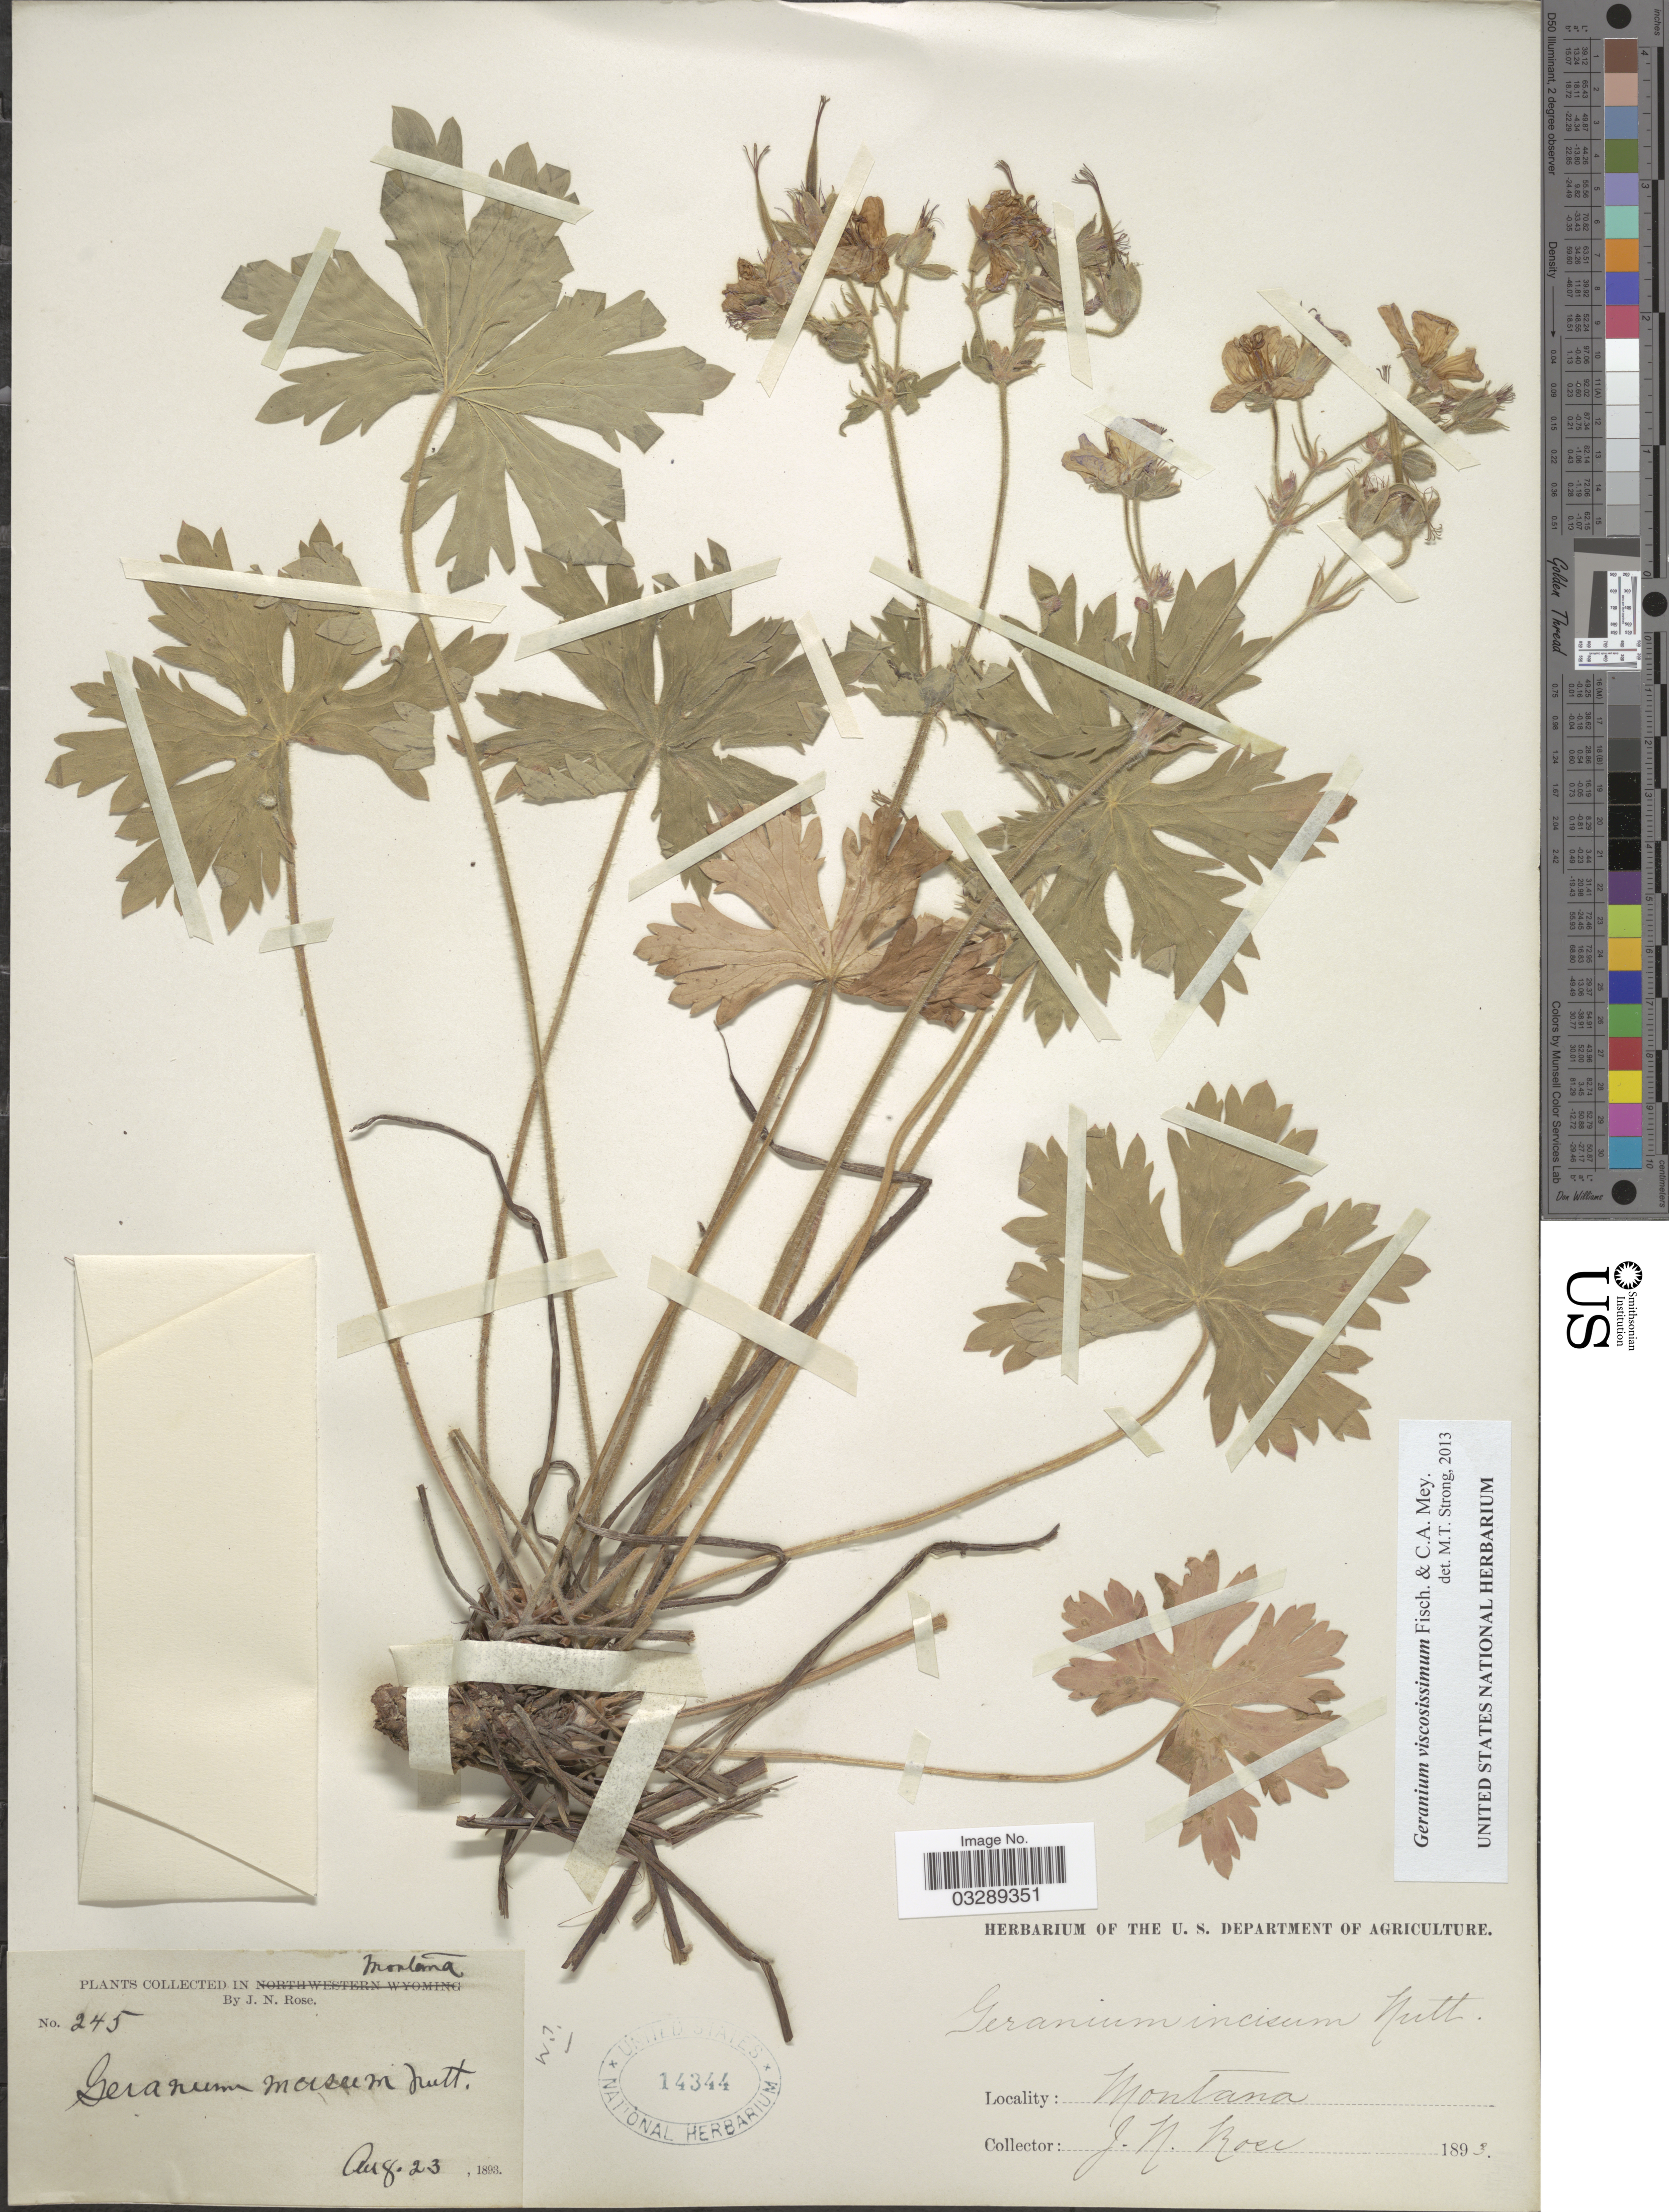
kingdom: Plantae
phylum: Tracheophyta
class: Magnoliopsida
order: Geraniales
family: Geraniaceae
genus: Geranium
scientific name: Geranium viscosissimum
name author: Fisch. & C.A. Mey.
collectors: J. N. Rose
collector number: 245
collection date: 1893-08-23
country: United States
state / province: Montana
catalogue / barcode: US 14344